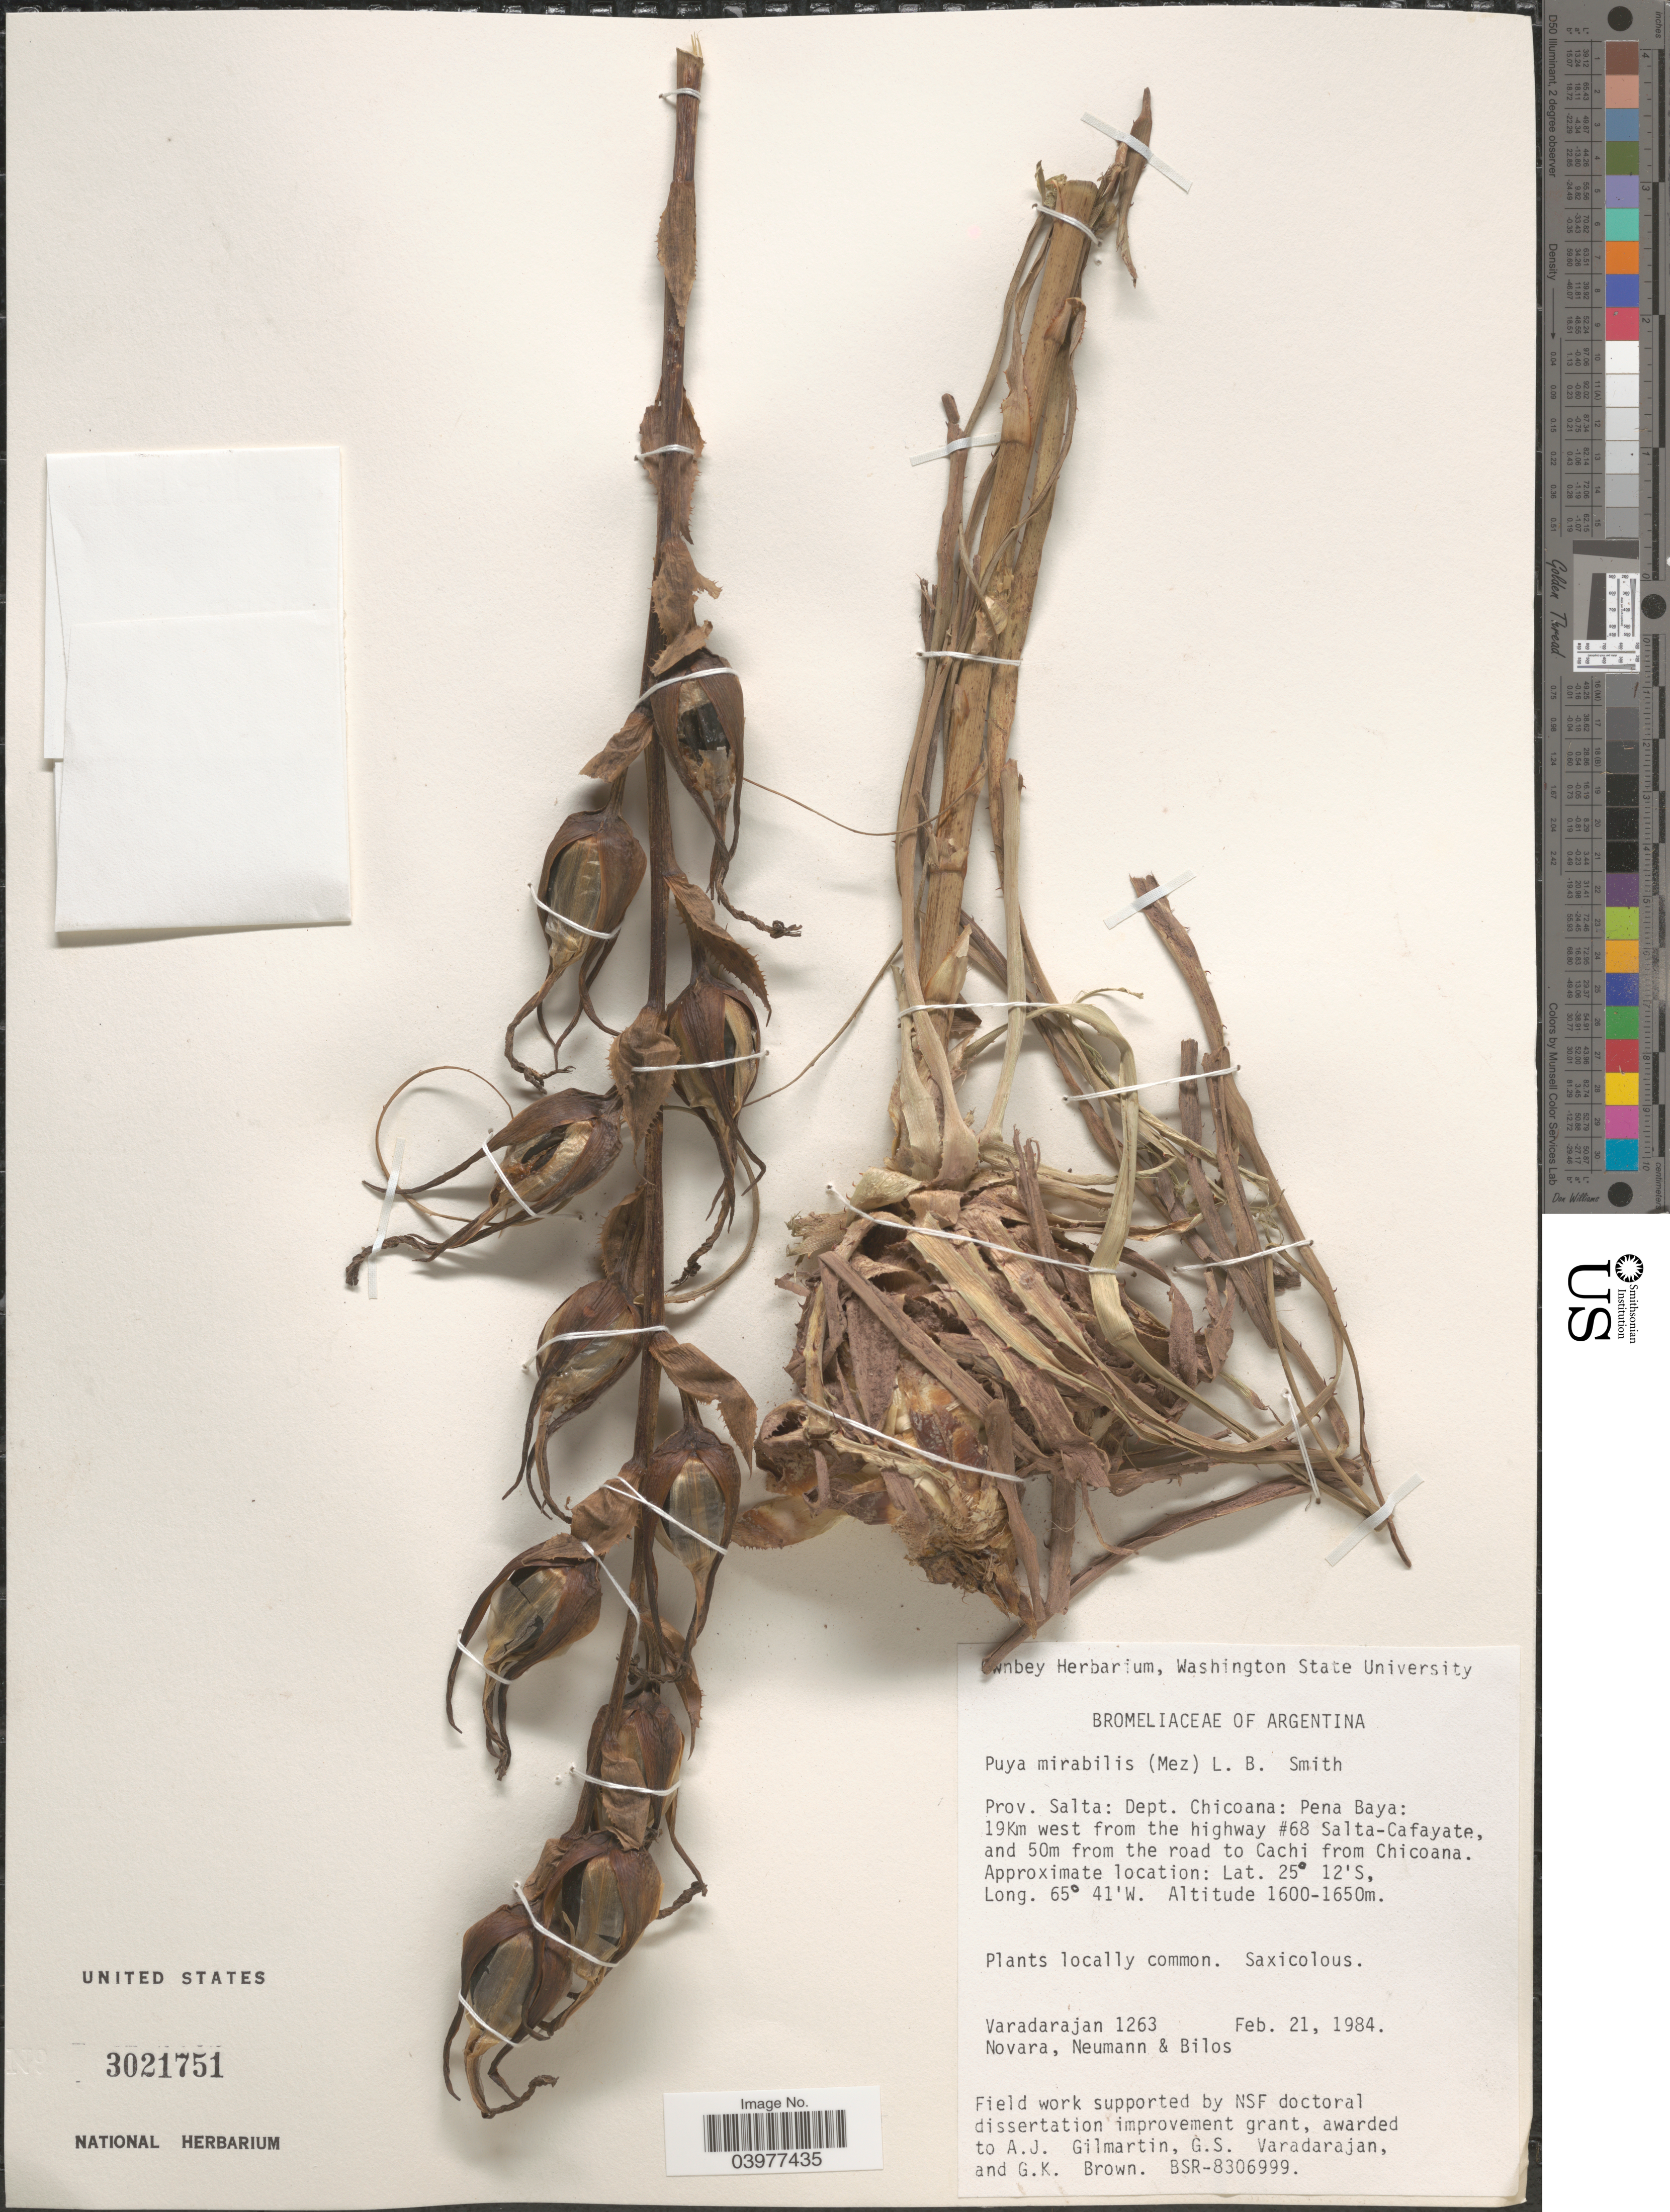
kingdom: Plantae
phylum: Tracheophyta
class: Liliopsida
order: Poales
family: Bromeliaceae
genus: Puya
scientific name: Puya mirabilis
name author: (Mez) L.B. Sm.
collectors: G. S. Varadarajan, -. Novara, Neumann, -- & -. Bilos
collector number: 1263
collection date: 1984-02-21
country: Argentina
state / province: Salta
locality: Dept. Chicoana: Pena Baya: 19Km west from the highway #68 Salta-Cafayate, and 50m from the road to Cachi from Chicoana.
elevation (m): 1600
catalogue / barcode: US 3021751